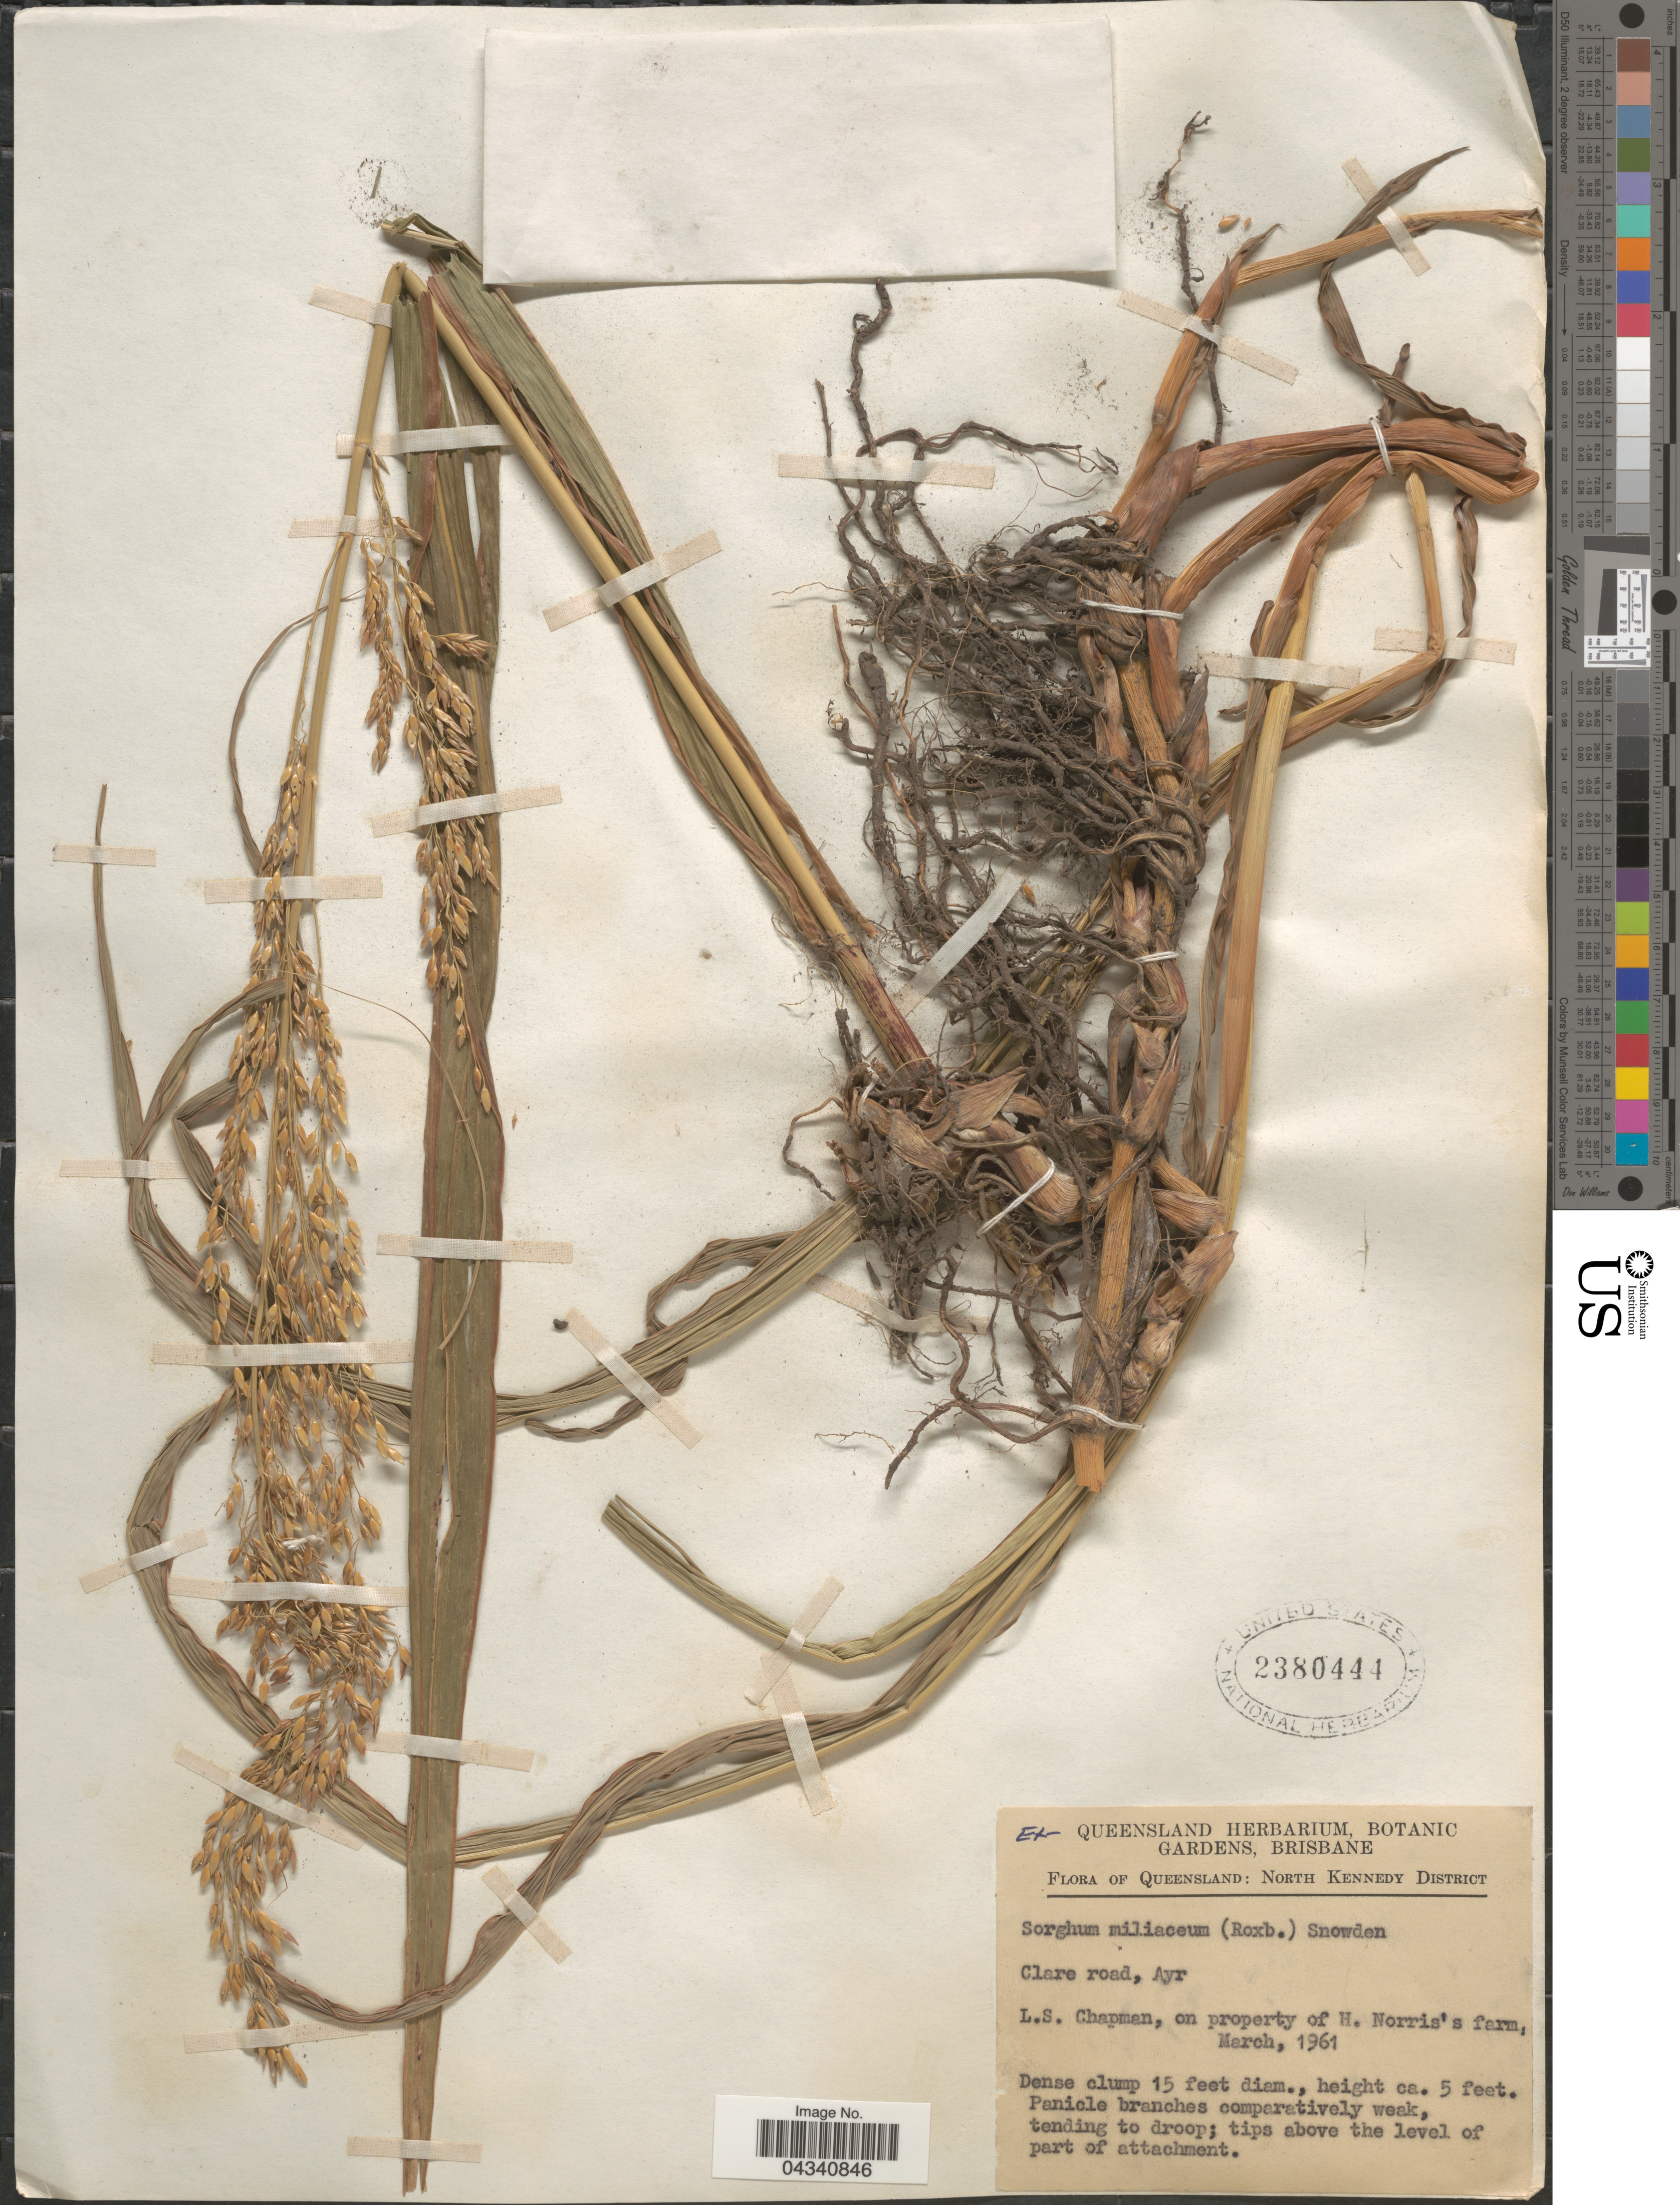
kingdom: Plantae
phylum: Tracheophyta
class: Liliopsida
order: Poales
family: Poaceae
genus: Sorghum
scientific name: Sorghum halepense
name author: (L.) Pers.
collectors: L. Chapman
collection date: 1961-03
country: Australia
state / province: Queensland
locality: North Kennedy District. On property of H. Norris's farm.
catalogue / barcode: US 2380444